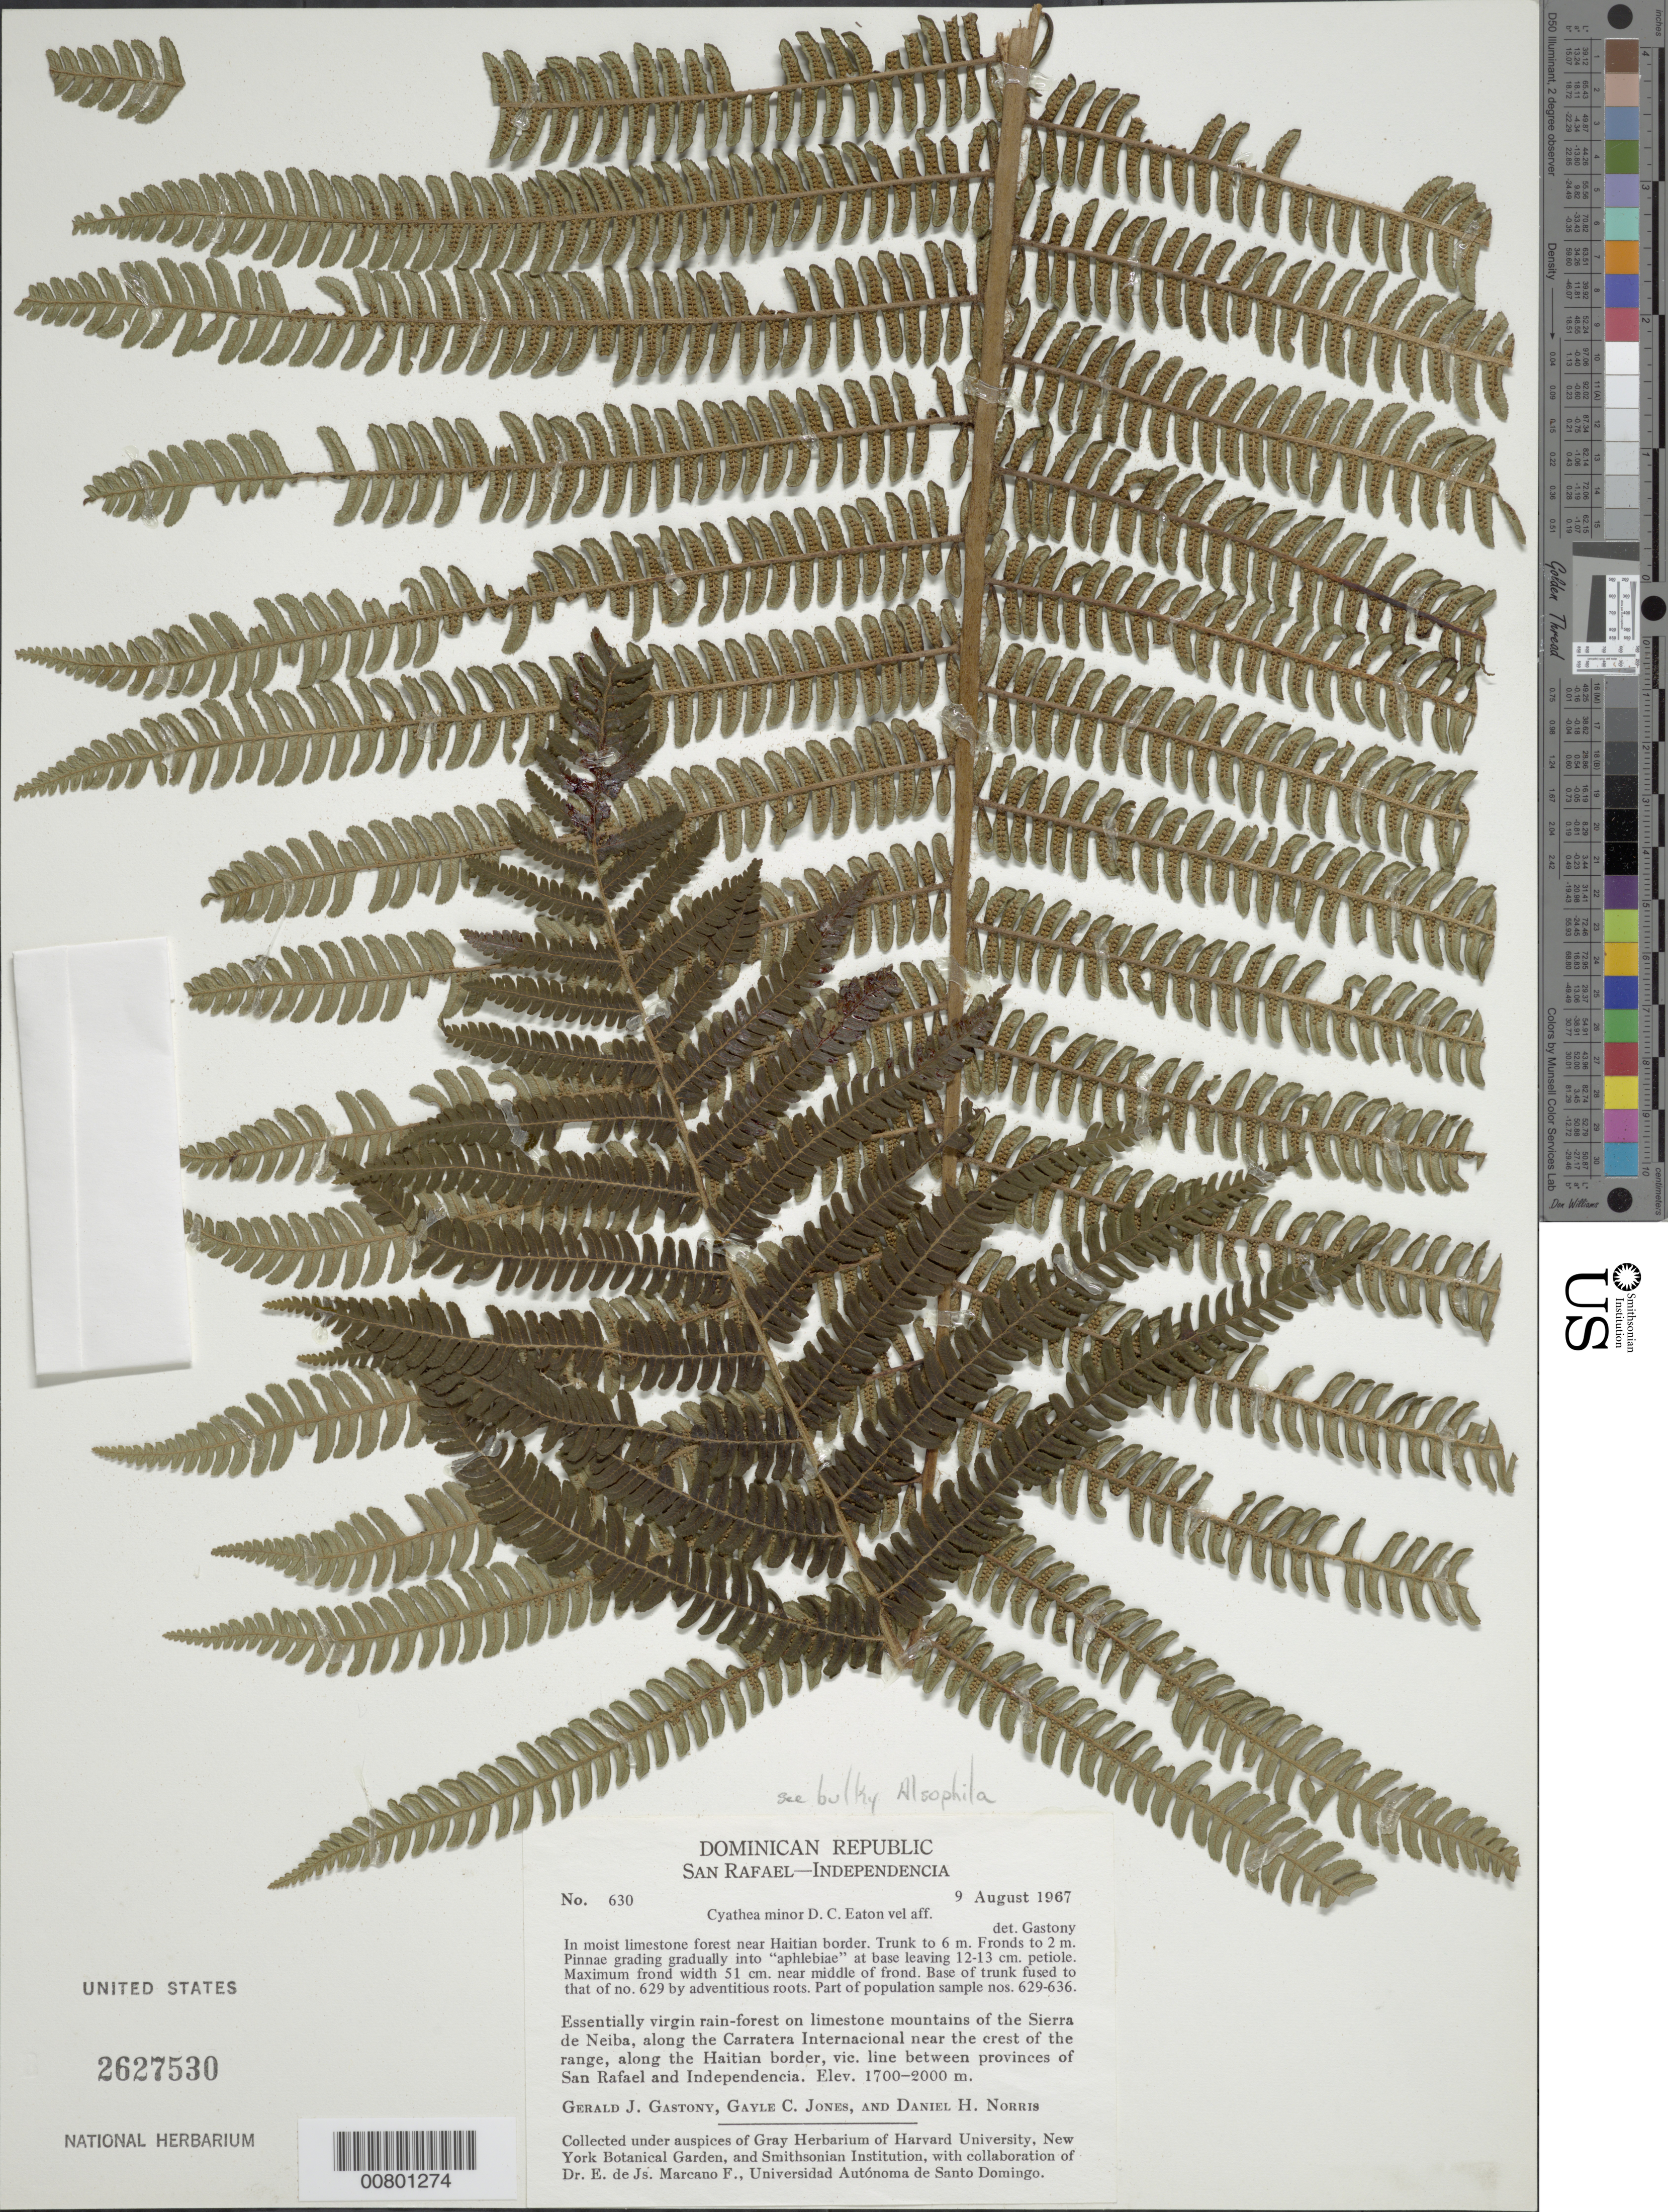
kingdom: Plantae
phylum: Tracheophyta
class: Polypodiopsida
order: Cyatheales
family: Cyatheaceae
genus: Alsophila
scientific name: Alsophila minor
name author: (D.C. Eaton) R.M. Tryon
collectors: G. Gastony, G. C. Jones & D. H. Norris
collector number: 630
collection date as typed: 09 Aug 1967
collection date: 1967-08-09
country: Dominican Republic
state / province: Independencia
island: Hispaniola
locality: San Rafael-Independencia, Sierra de Neiba, Carratera Internacional, along Haitian border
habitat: Essentially virgin rainforest on limestone mountains; moist limestone forest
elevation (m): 1700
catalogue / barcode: US 2627530